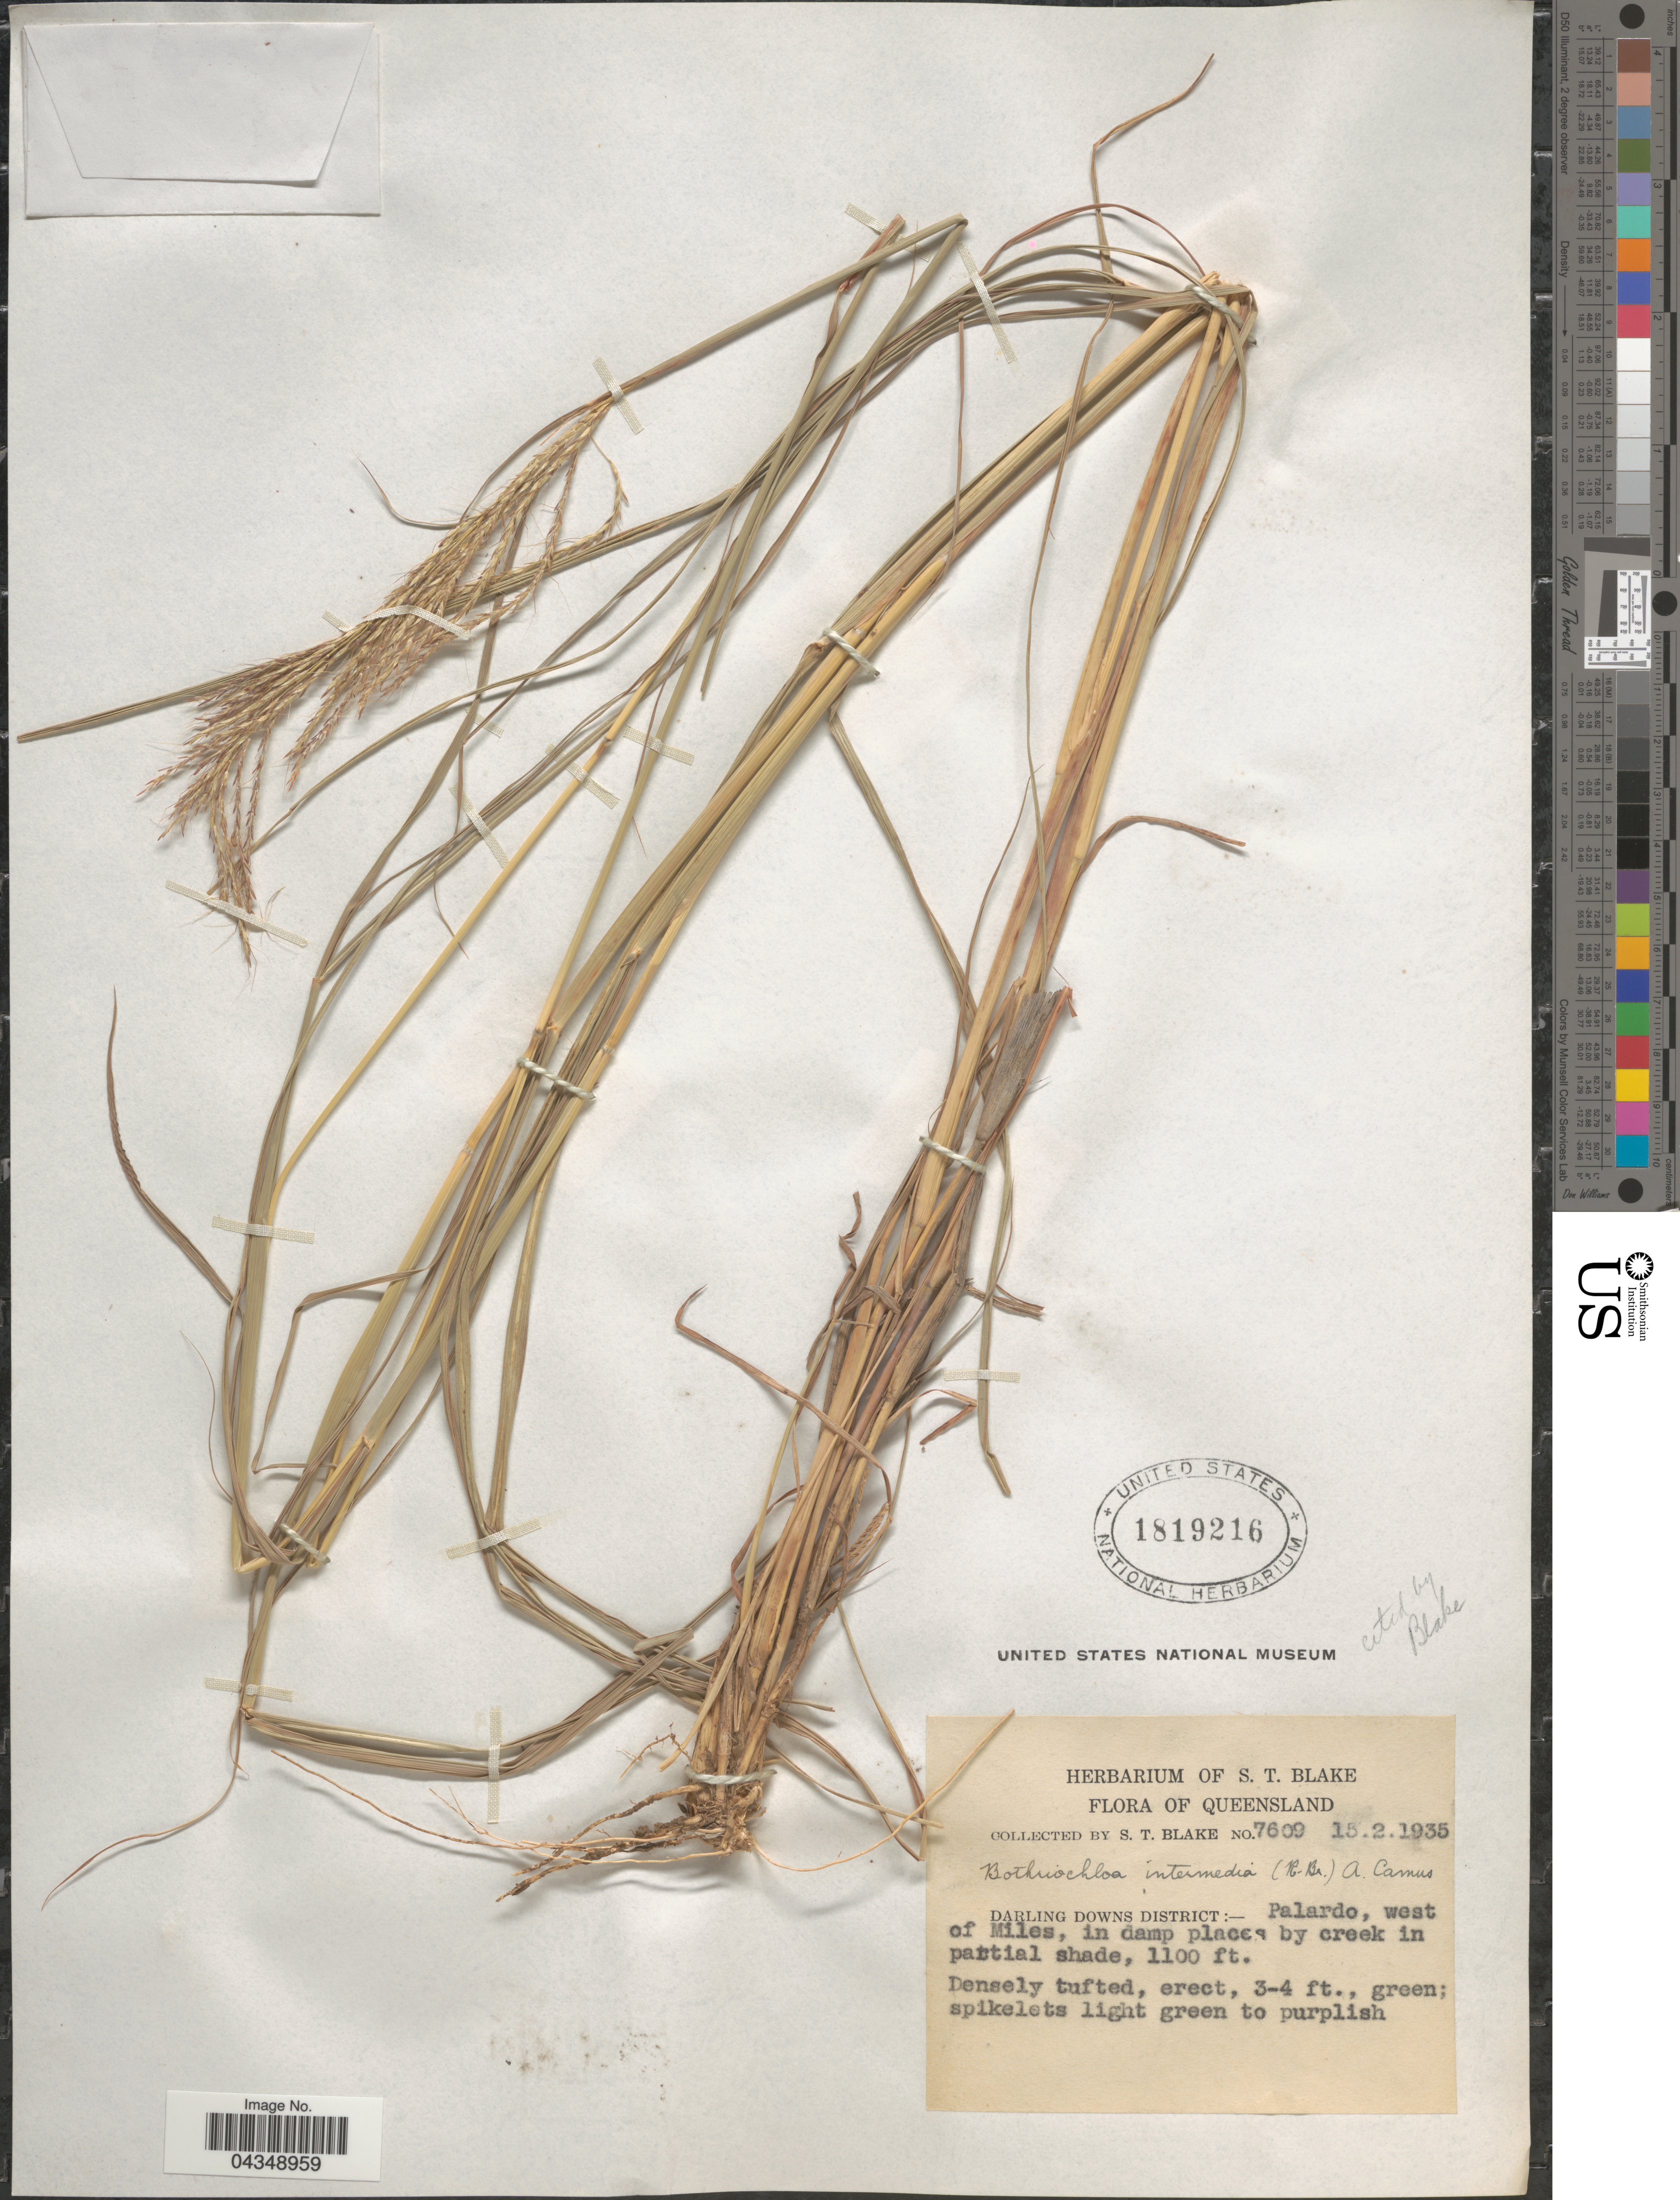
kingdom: Plantae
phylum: Tracheophyta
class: Liliopsida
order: Poales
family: Poaceae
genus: Bothriochloa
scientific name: Bothriochloa bladhii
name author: (Retz.) S.T. Blake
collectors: S. T. Blake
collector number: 7609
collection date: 1935-02-15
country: Australia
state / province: Queensland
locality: Darling Downs District: Palardo, west of Miles, in damp places by creek in partial shade.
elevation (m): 335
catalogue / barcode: US 1819216